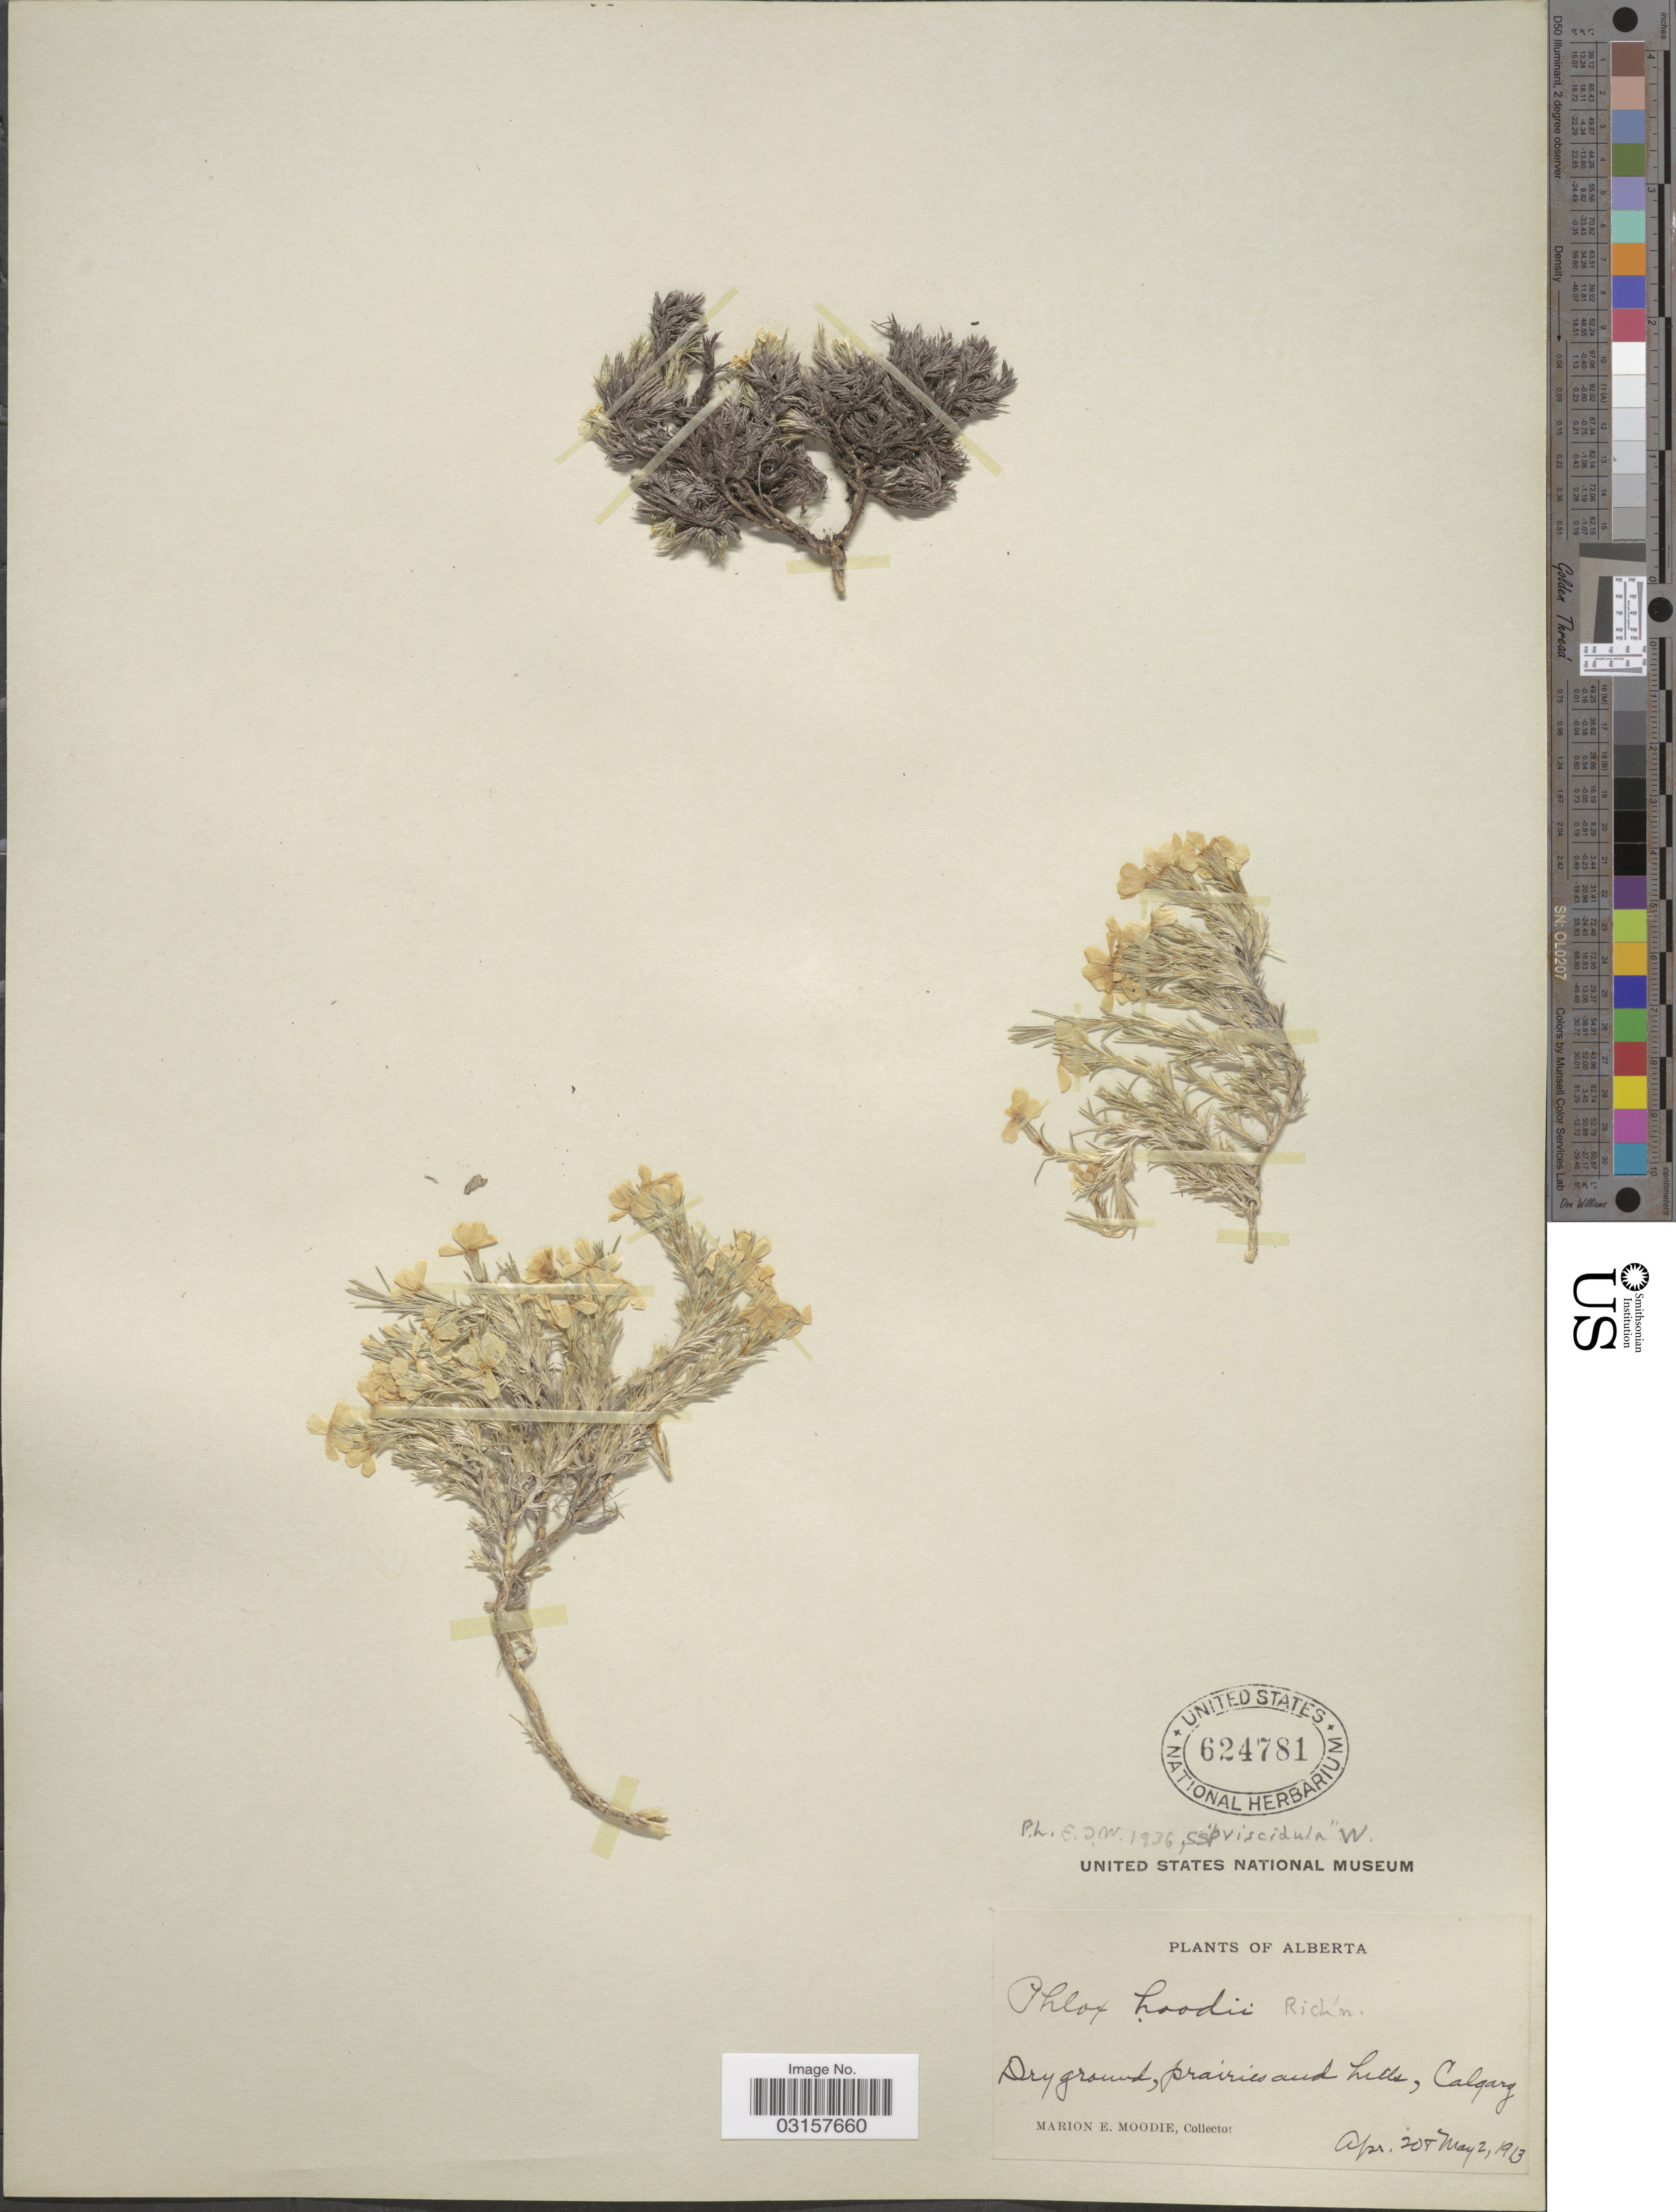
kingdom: Plantae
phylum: Tracheophyta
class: Magnoliopsida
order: Ericales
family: Polemoniaceae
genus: Phlox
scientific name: Phlox caespitosa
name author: Nutt.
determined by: Mayfield, M. H.; Ferguson, C. J.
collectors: M. E. Moodie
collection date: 1913-04-20/1913-05-02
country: Canada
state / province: Alberta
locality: Dry ground, prairies and hills, Calgary.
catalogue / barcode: US 624781